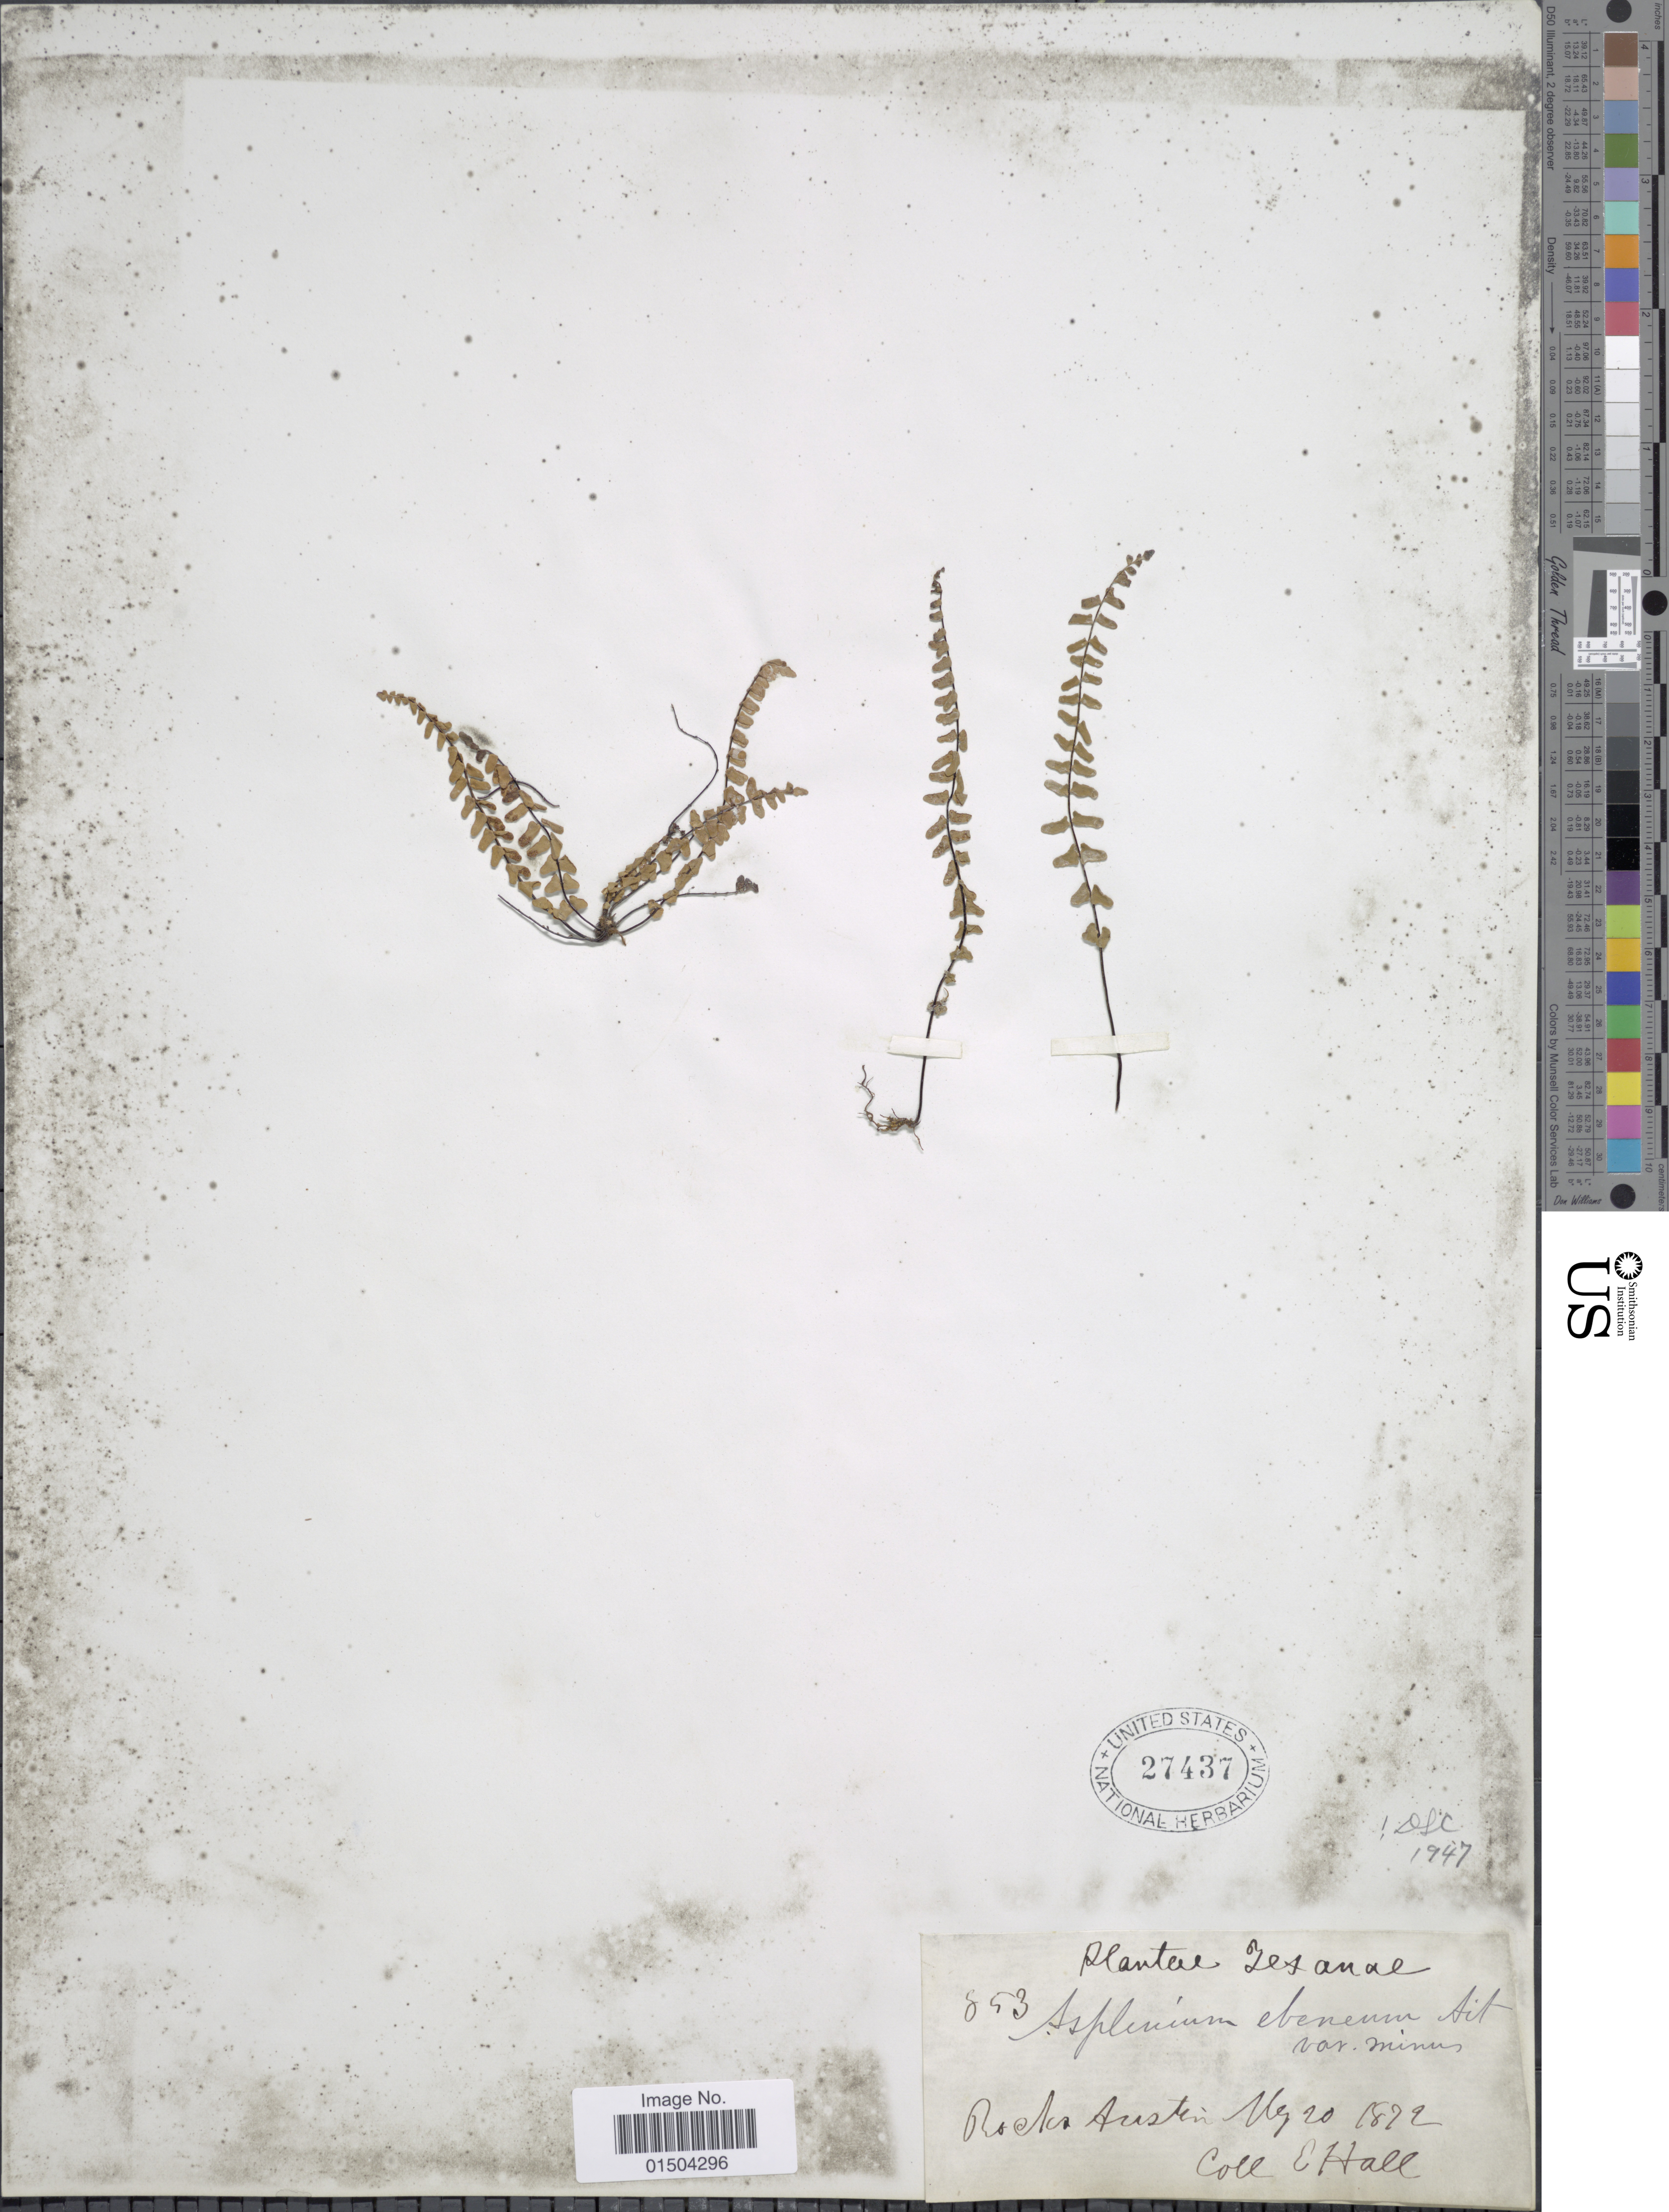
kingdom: Plantae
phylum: Tracheophyta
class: Polypodiopsida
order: Polypodiales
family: Aspleniaceae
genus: Asplenium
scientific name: Asplenium resiliens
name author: Kunze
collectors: E. Hall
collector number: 853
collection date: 1872-08-20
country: United States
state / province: Texas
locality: Rocks Austin.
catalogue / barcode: US 27437